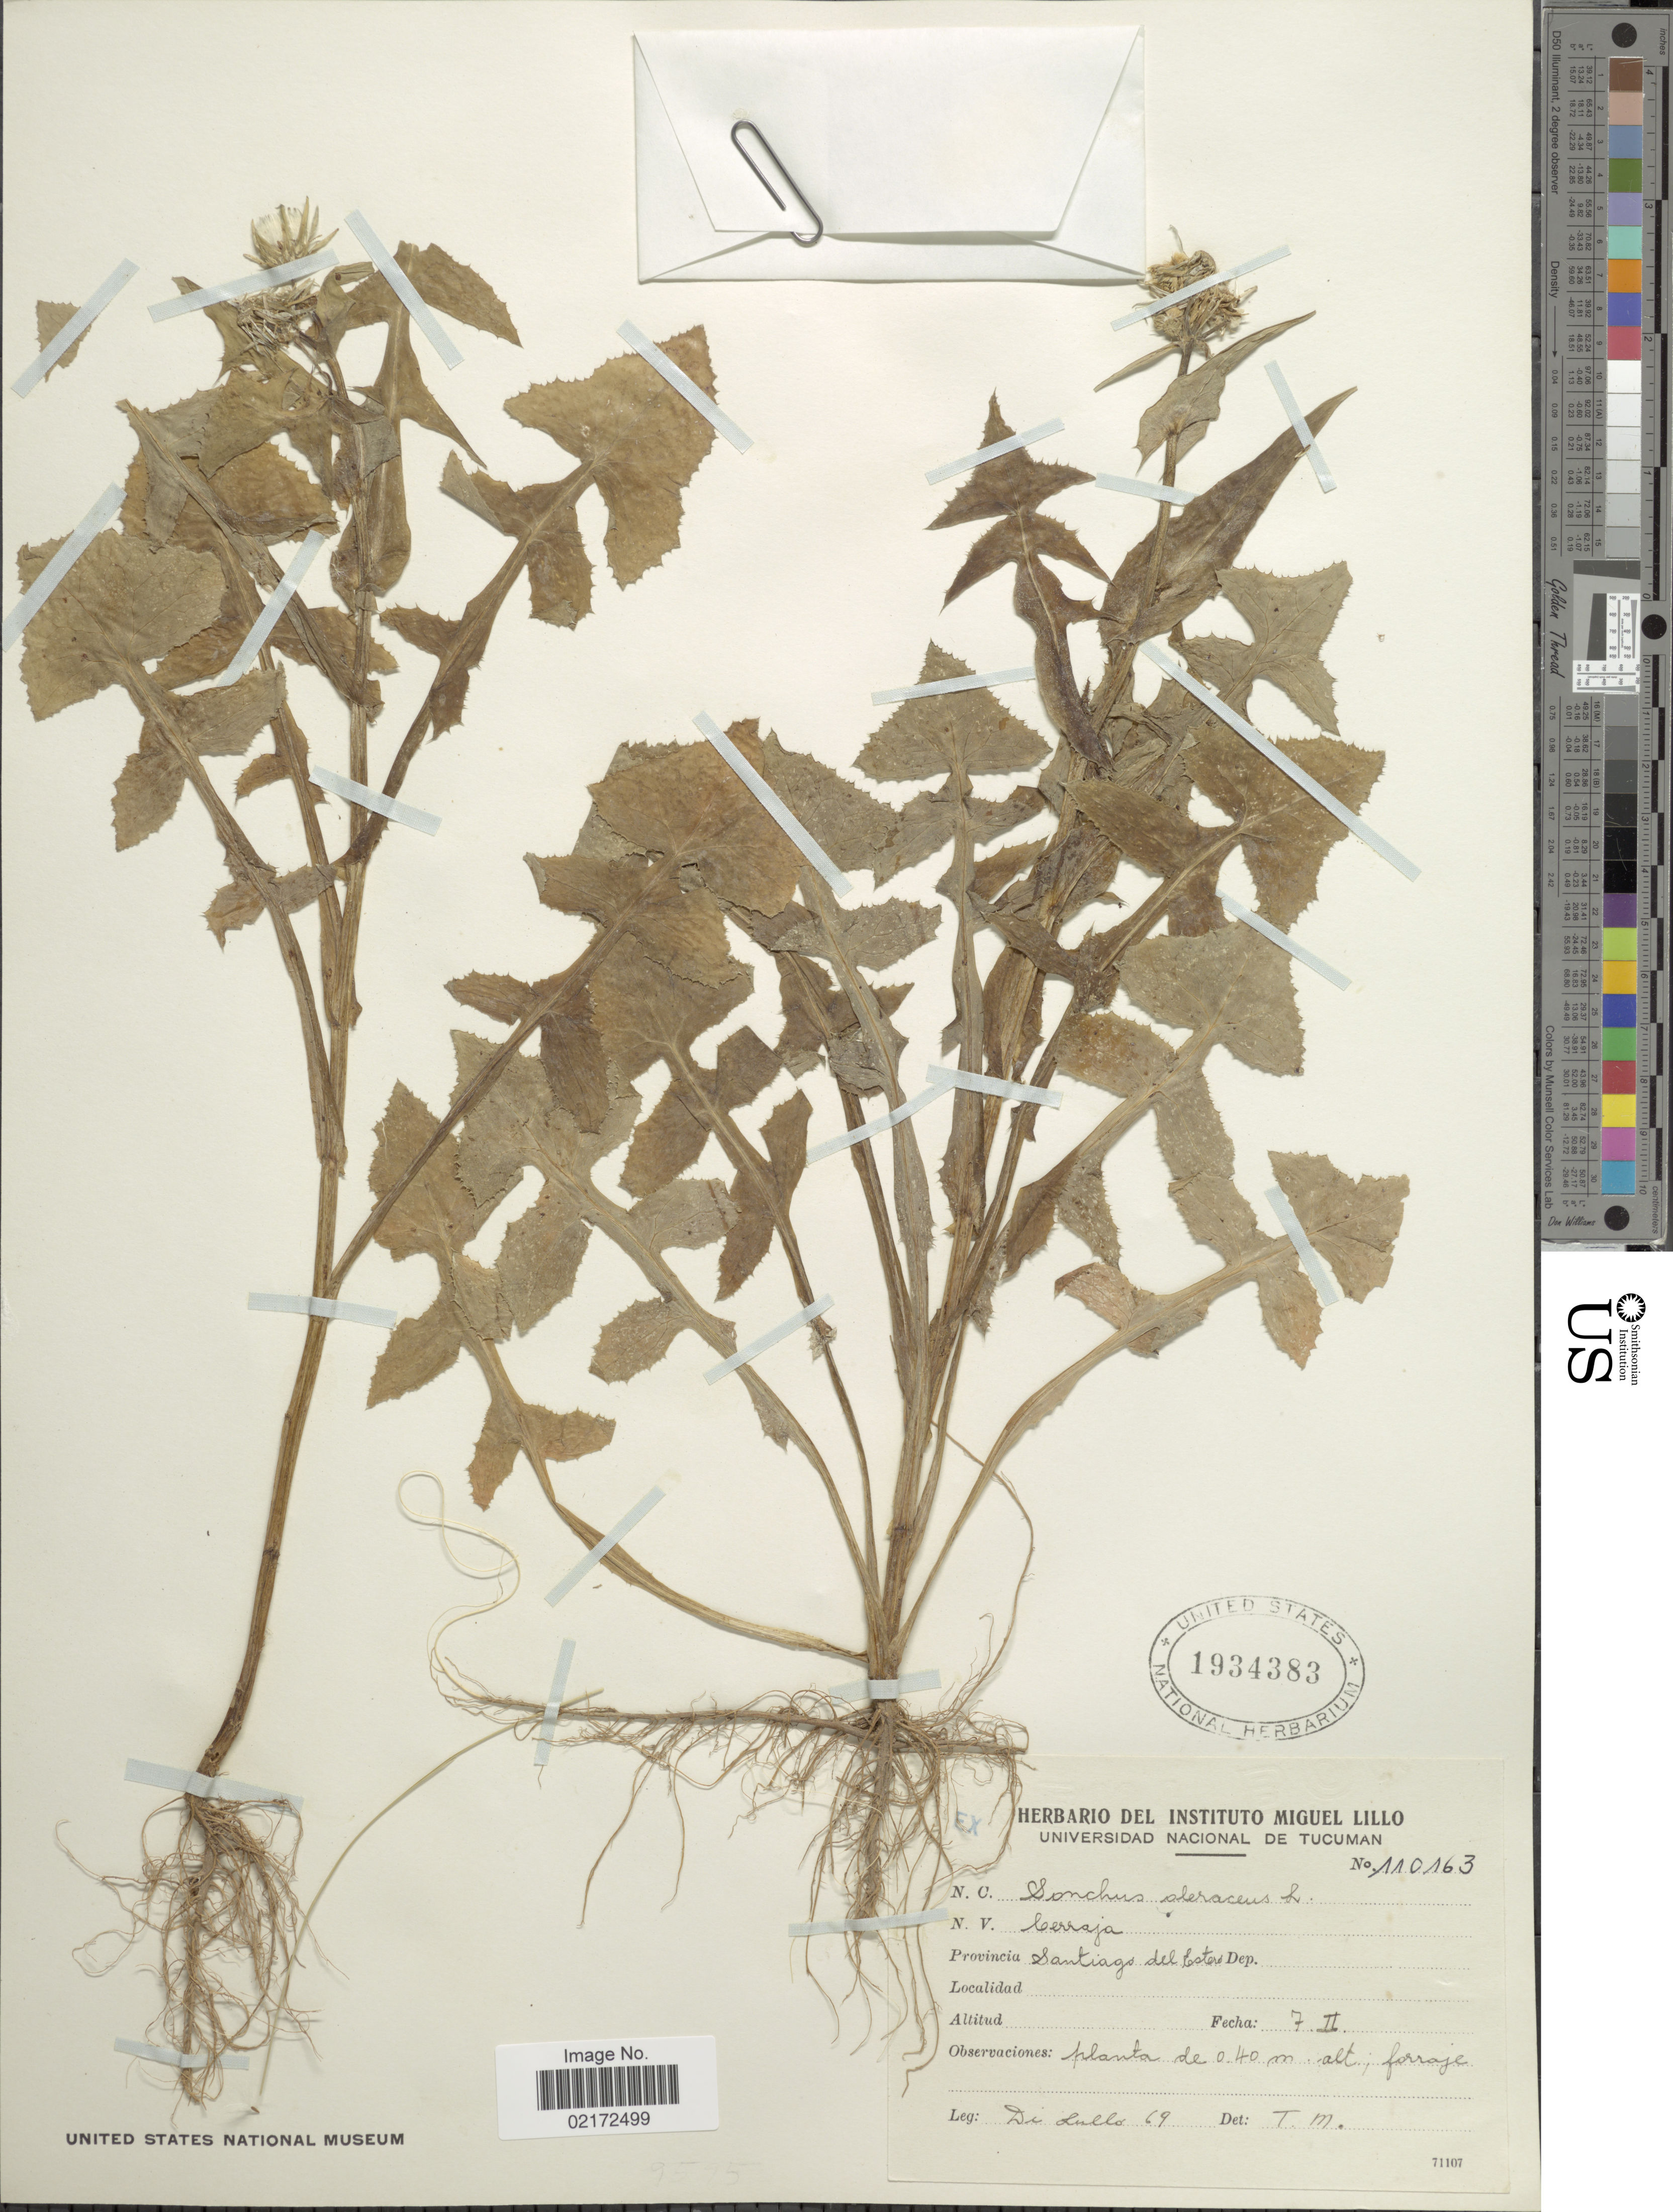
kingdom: Plantae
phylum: Tracheophyta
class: Magnoliopsida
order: Asterales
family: Asteraceae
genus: Sonchus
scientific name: Sonchus oleraceus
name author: L.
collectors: -. Disullo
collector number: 69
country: Argentina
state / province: Santiago del Estero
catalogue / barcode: US 1934383